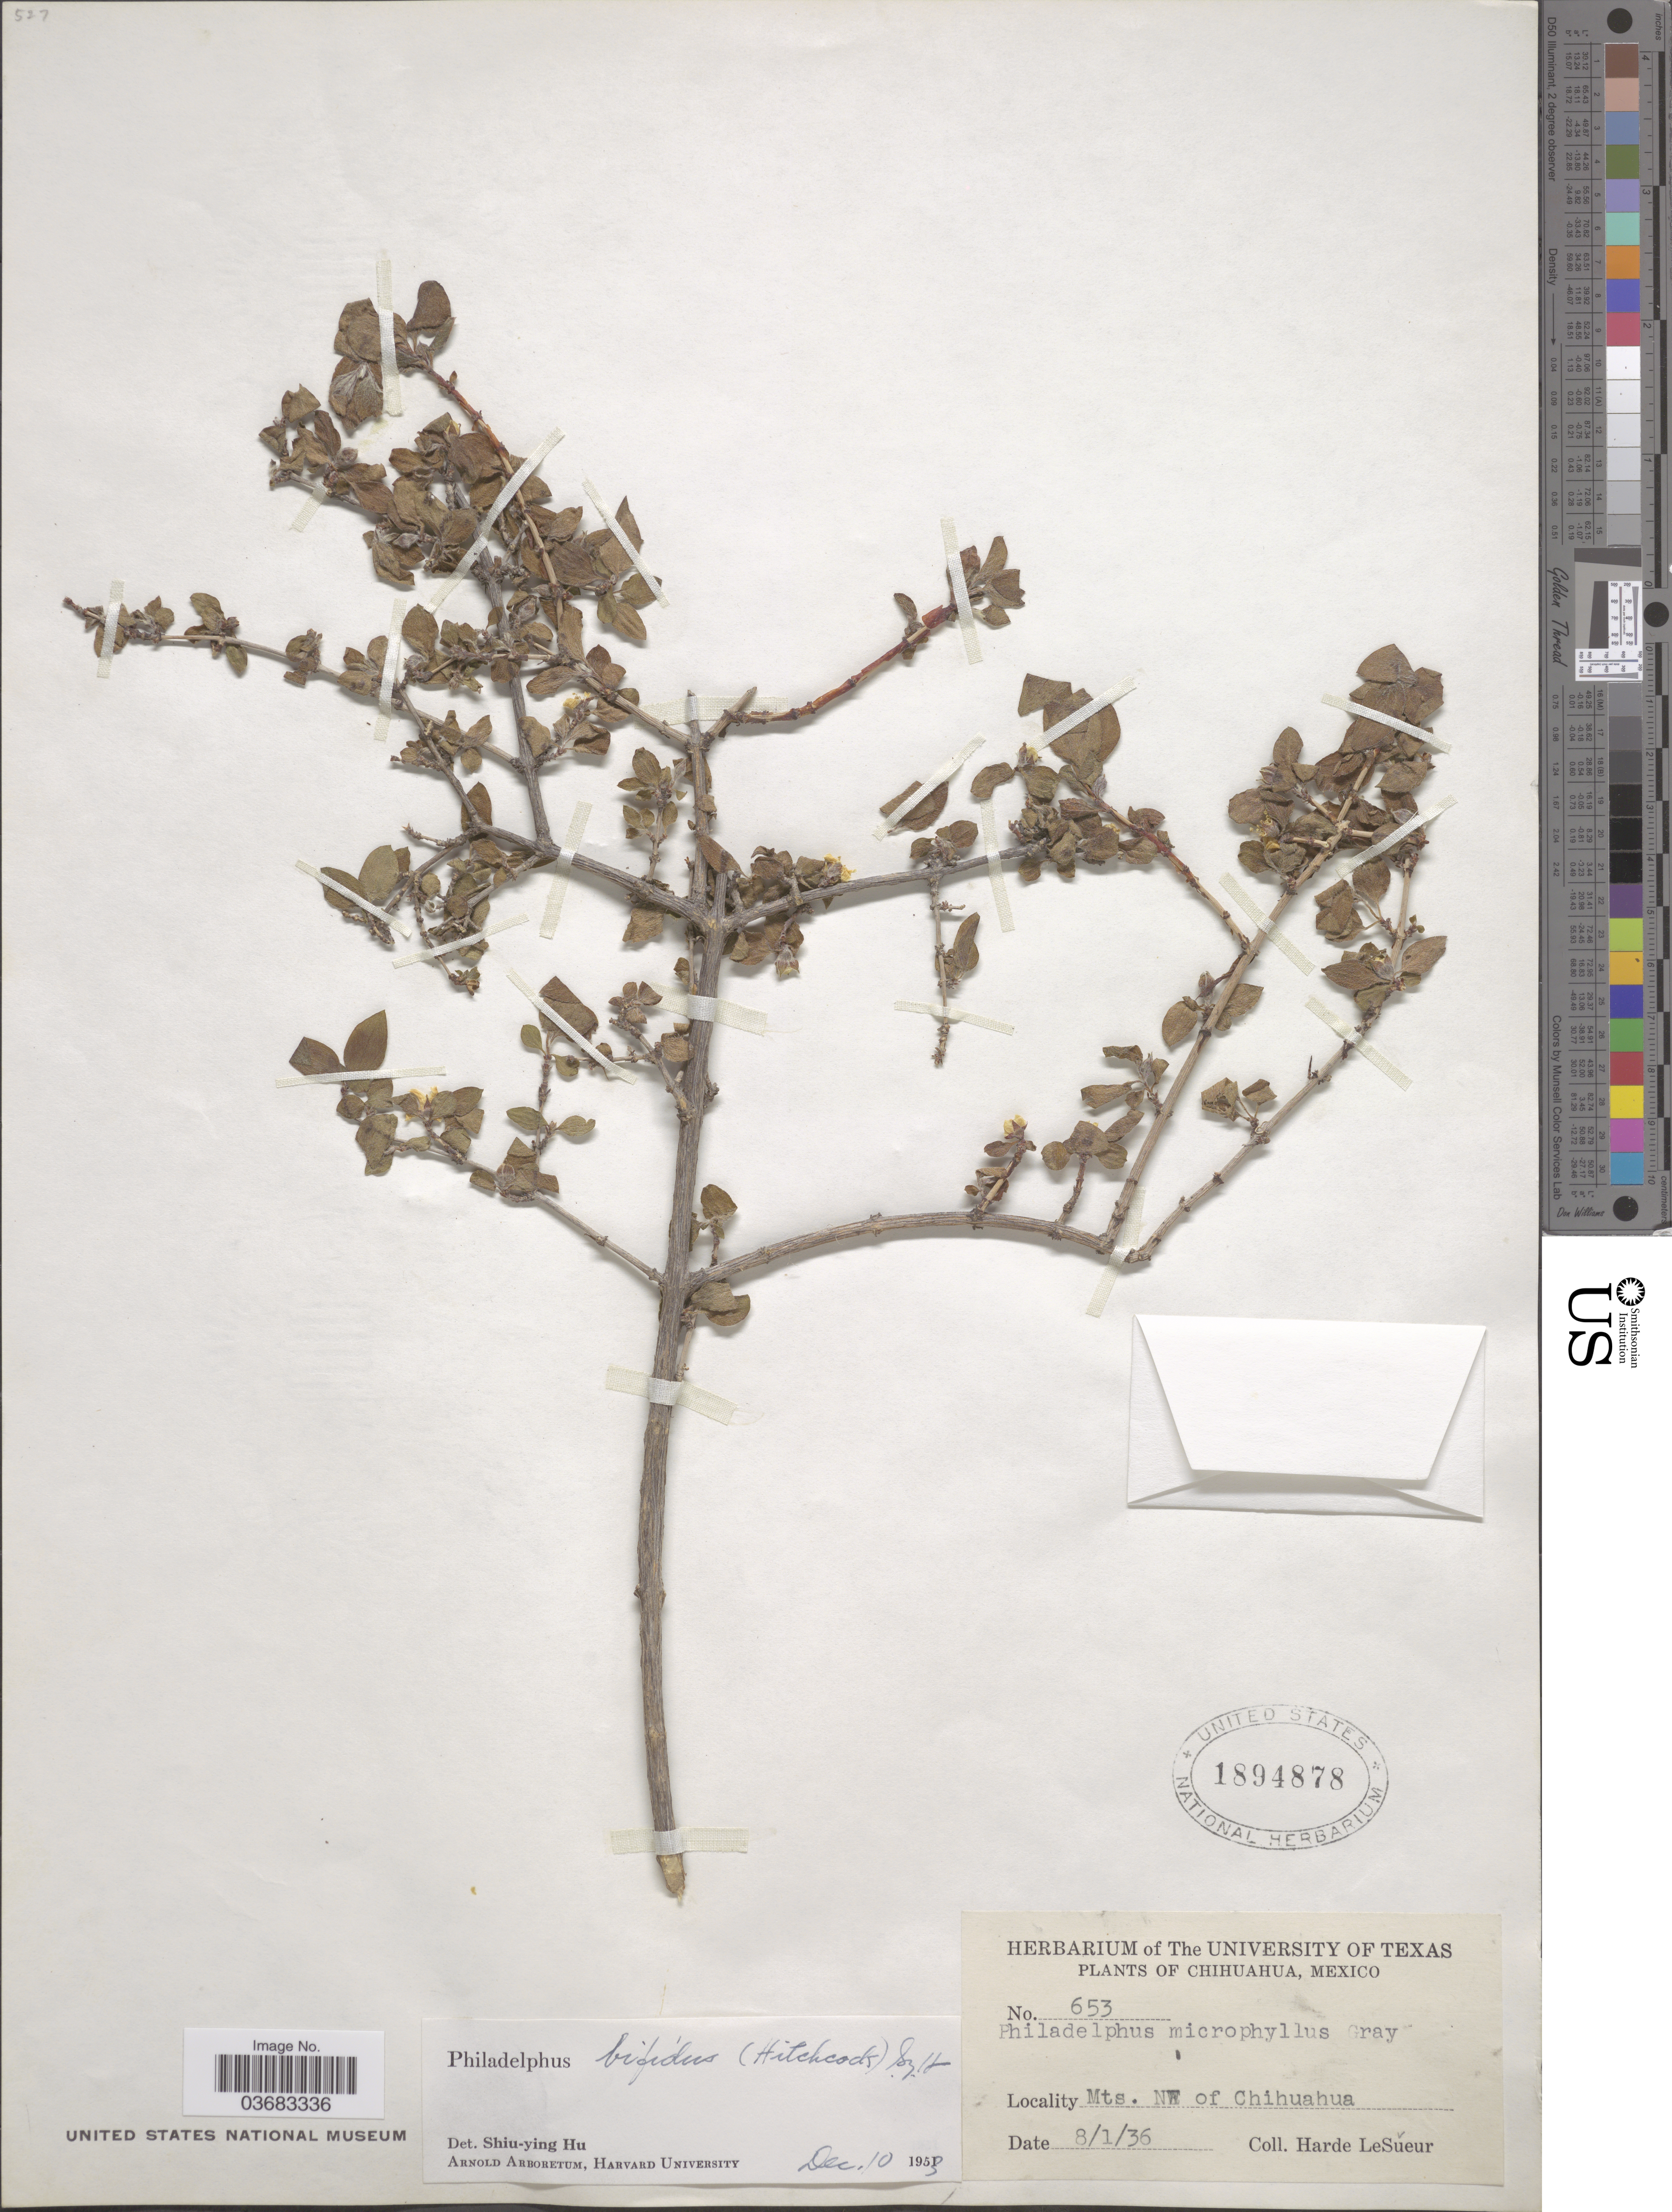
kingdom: Plantae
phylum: Tracheophyta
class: Magnoliopsida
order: Cornales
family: Hydrangeaceae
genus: Philadelphus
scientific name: Philadelphus bifidus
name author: (C.L. Hitchc.) S.Y. Hu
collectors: H. LeSueur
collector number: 653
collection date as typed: Transcribed d/m/y: 8/1/36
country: Mexico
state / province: Chihuahua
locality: Mts. NW of Chihuahua.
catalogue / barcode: US 1894878